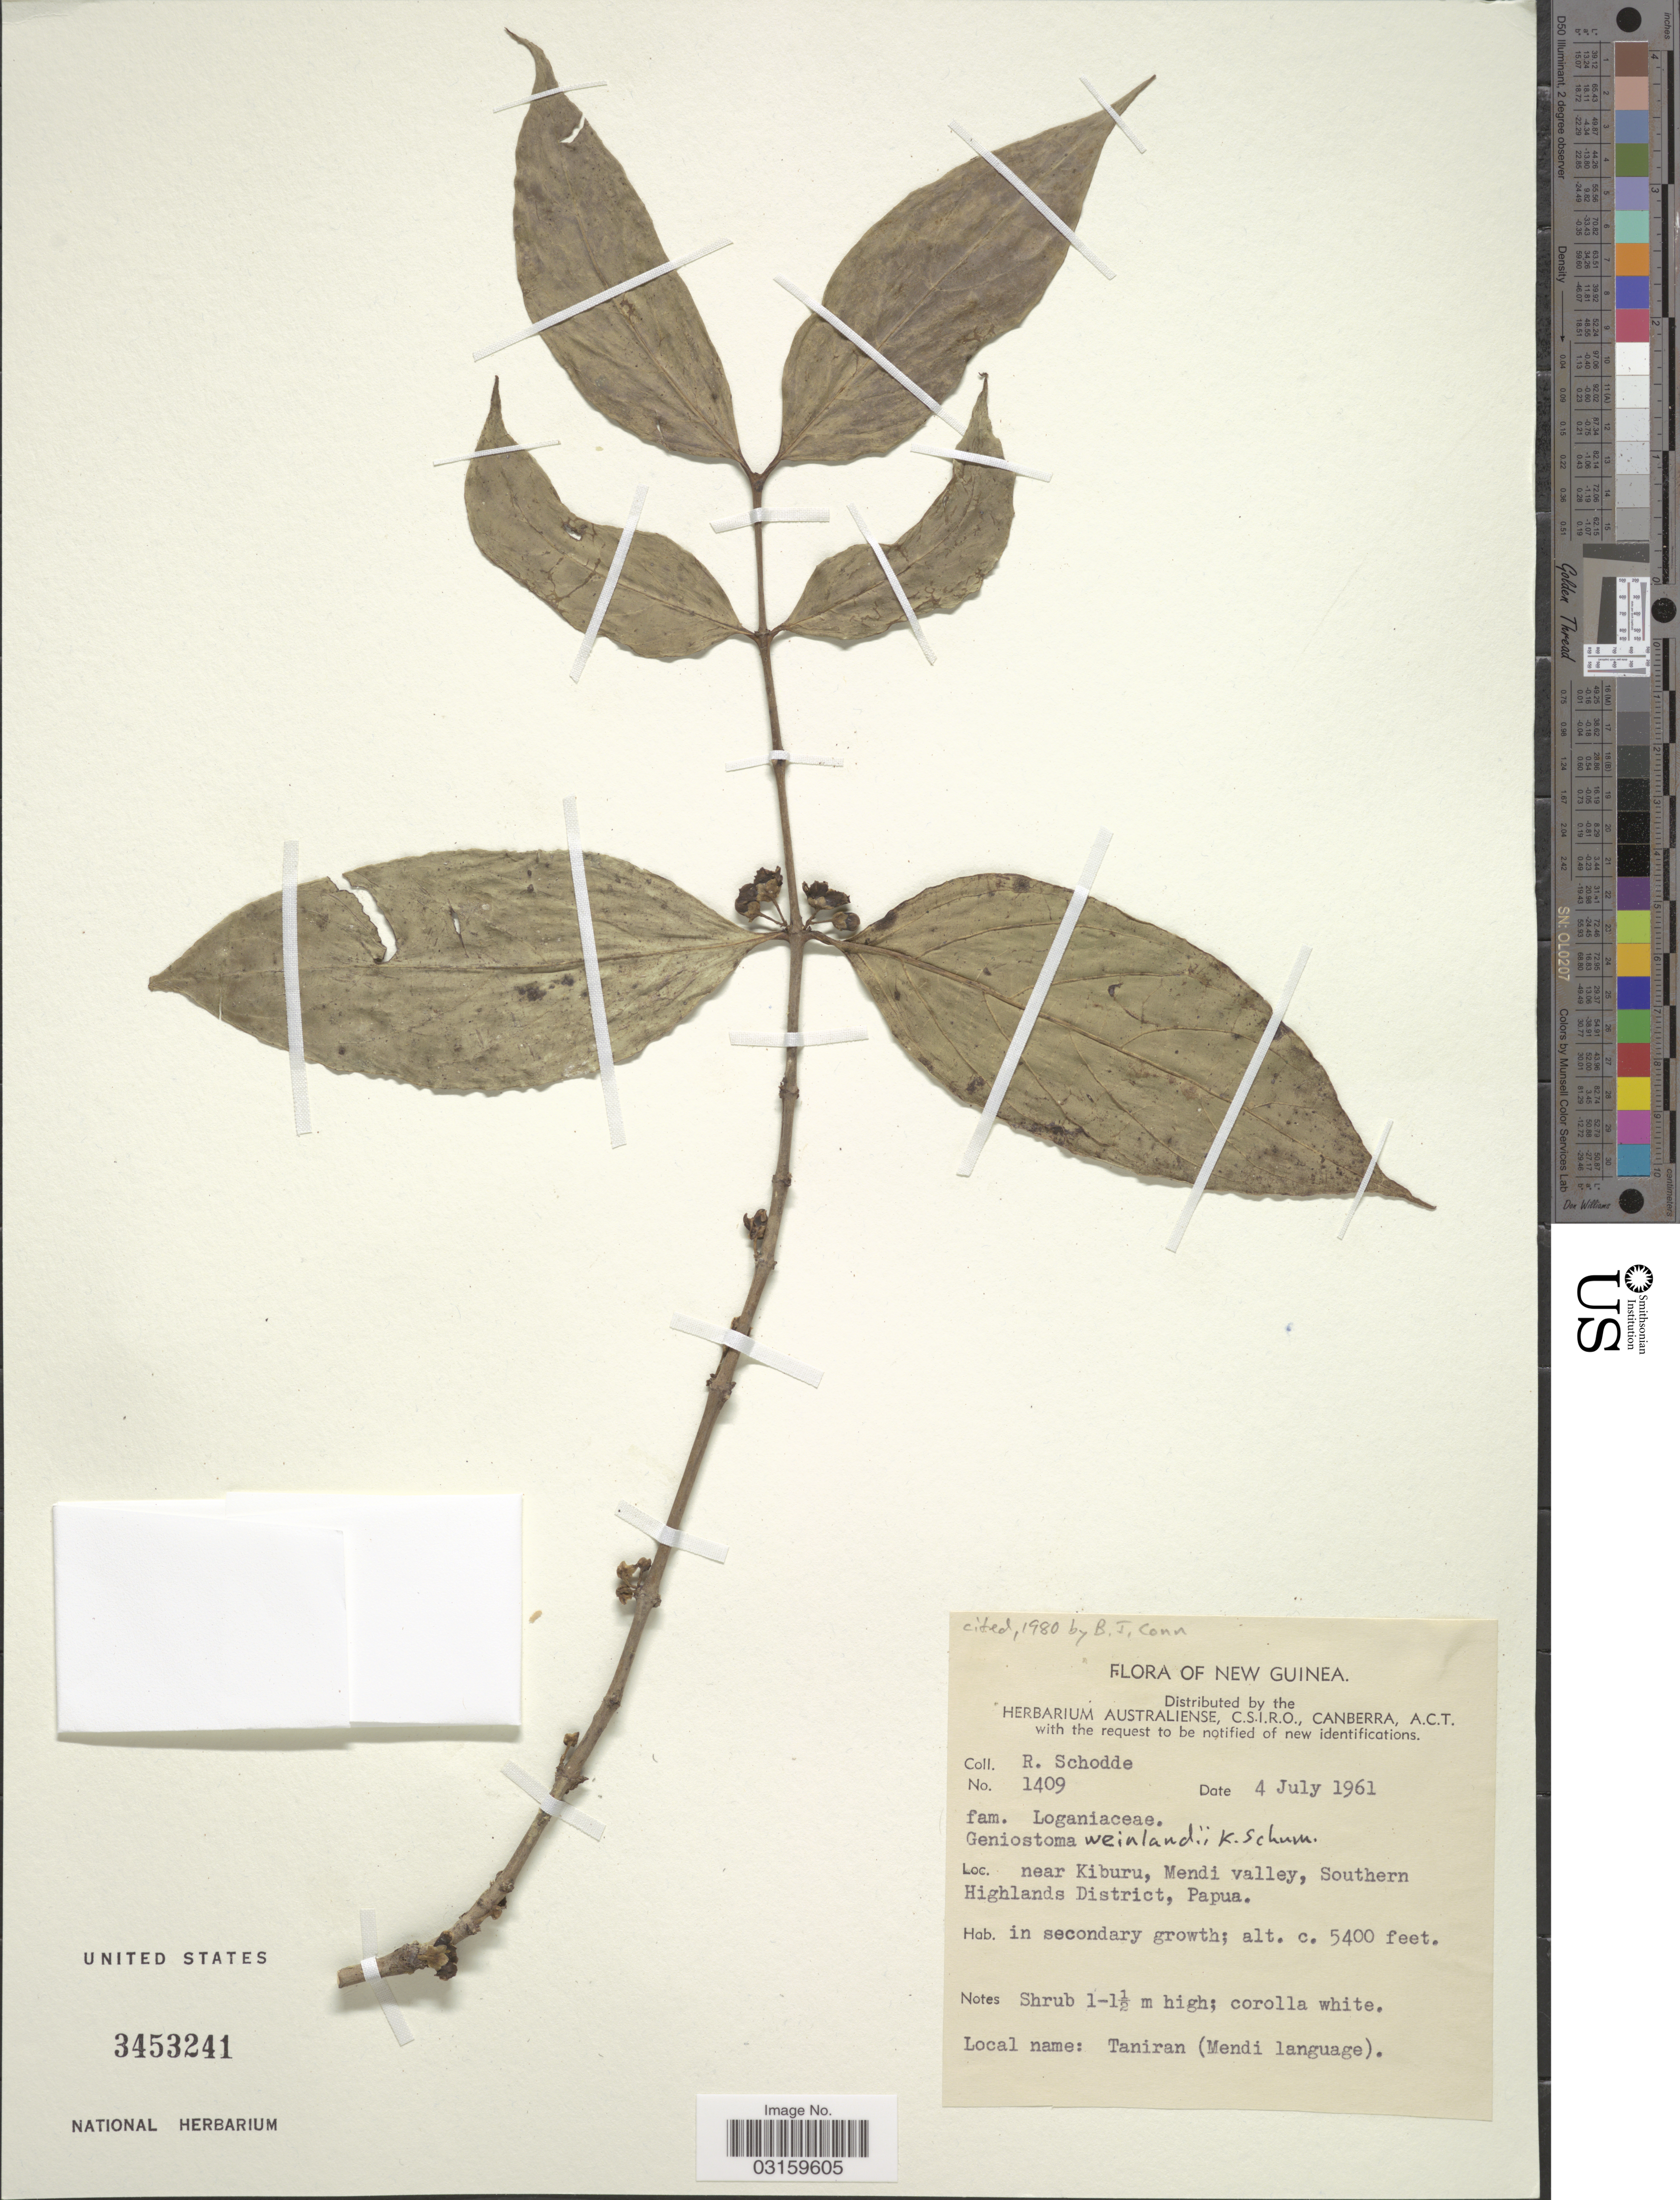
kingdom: Plantae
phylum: Tracheophyta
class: Magnoliopsida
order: Gentianales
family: Loganiaceae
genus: Geniostoma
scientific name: Geniostoma weinlandii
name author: K. Schum.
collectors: R. Schodde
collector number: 1409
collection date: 1961-07-04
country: Papua New Guinea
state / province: Southern Highlands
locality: New Guinea. Near Kiburu, Mendi valley, Southern Highlands District.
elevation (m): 1646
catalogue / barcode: US 3453241